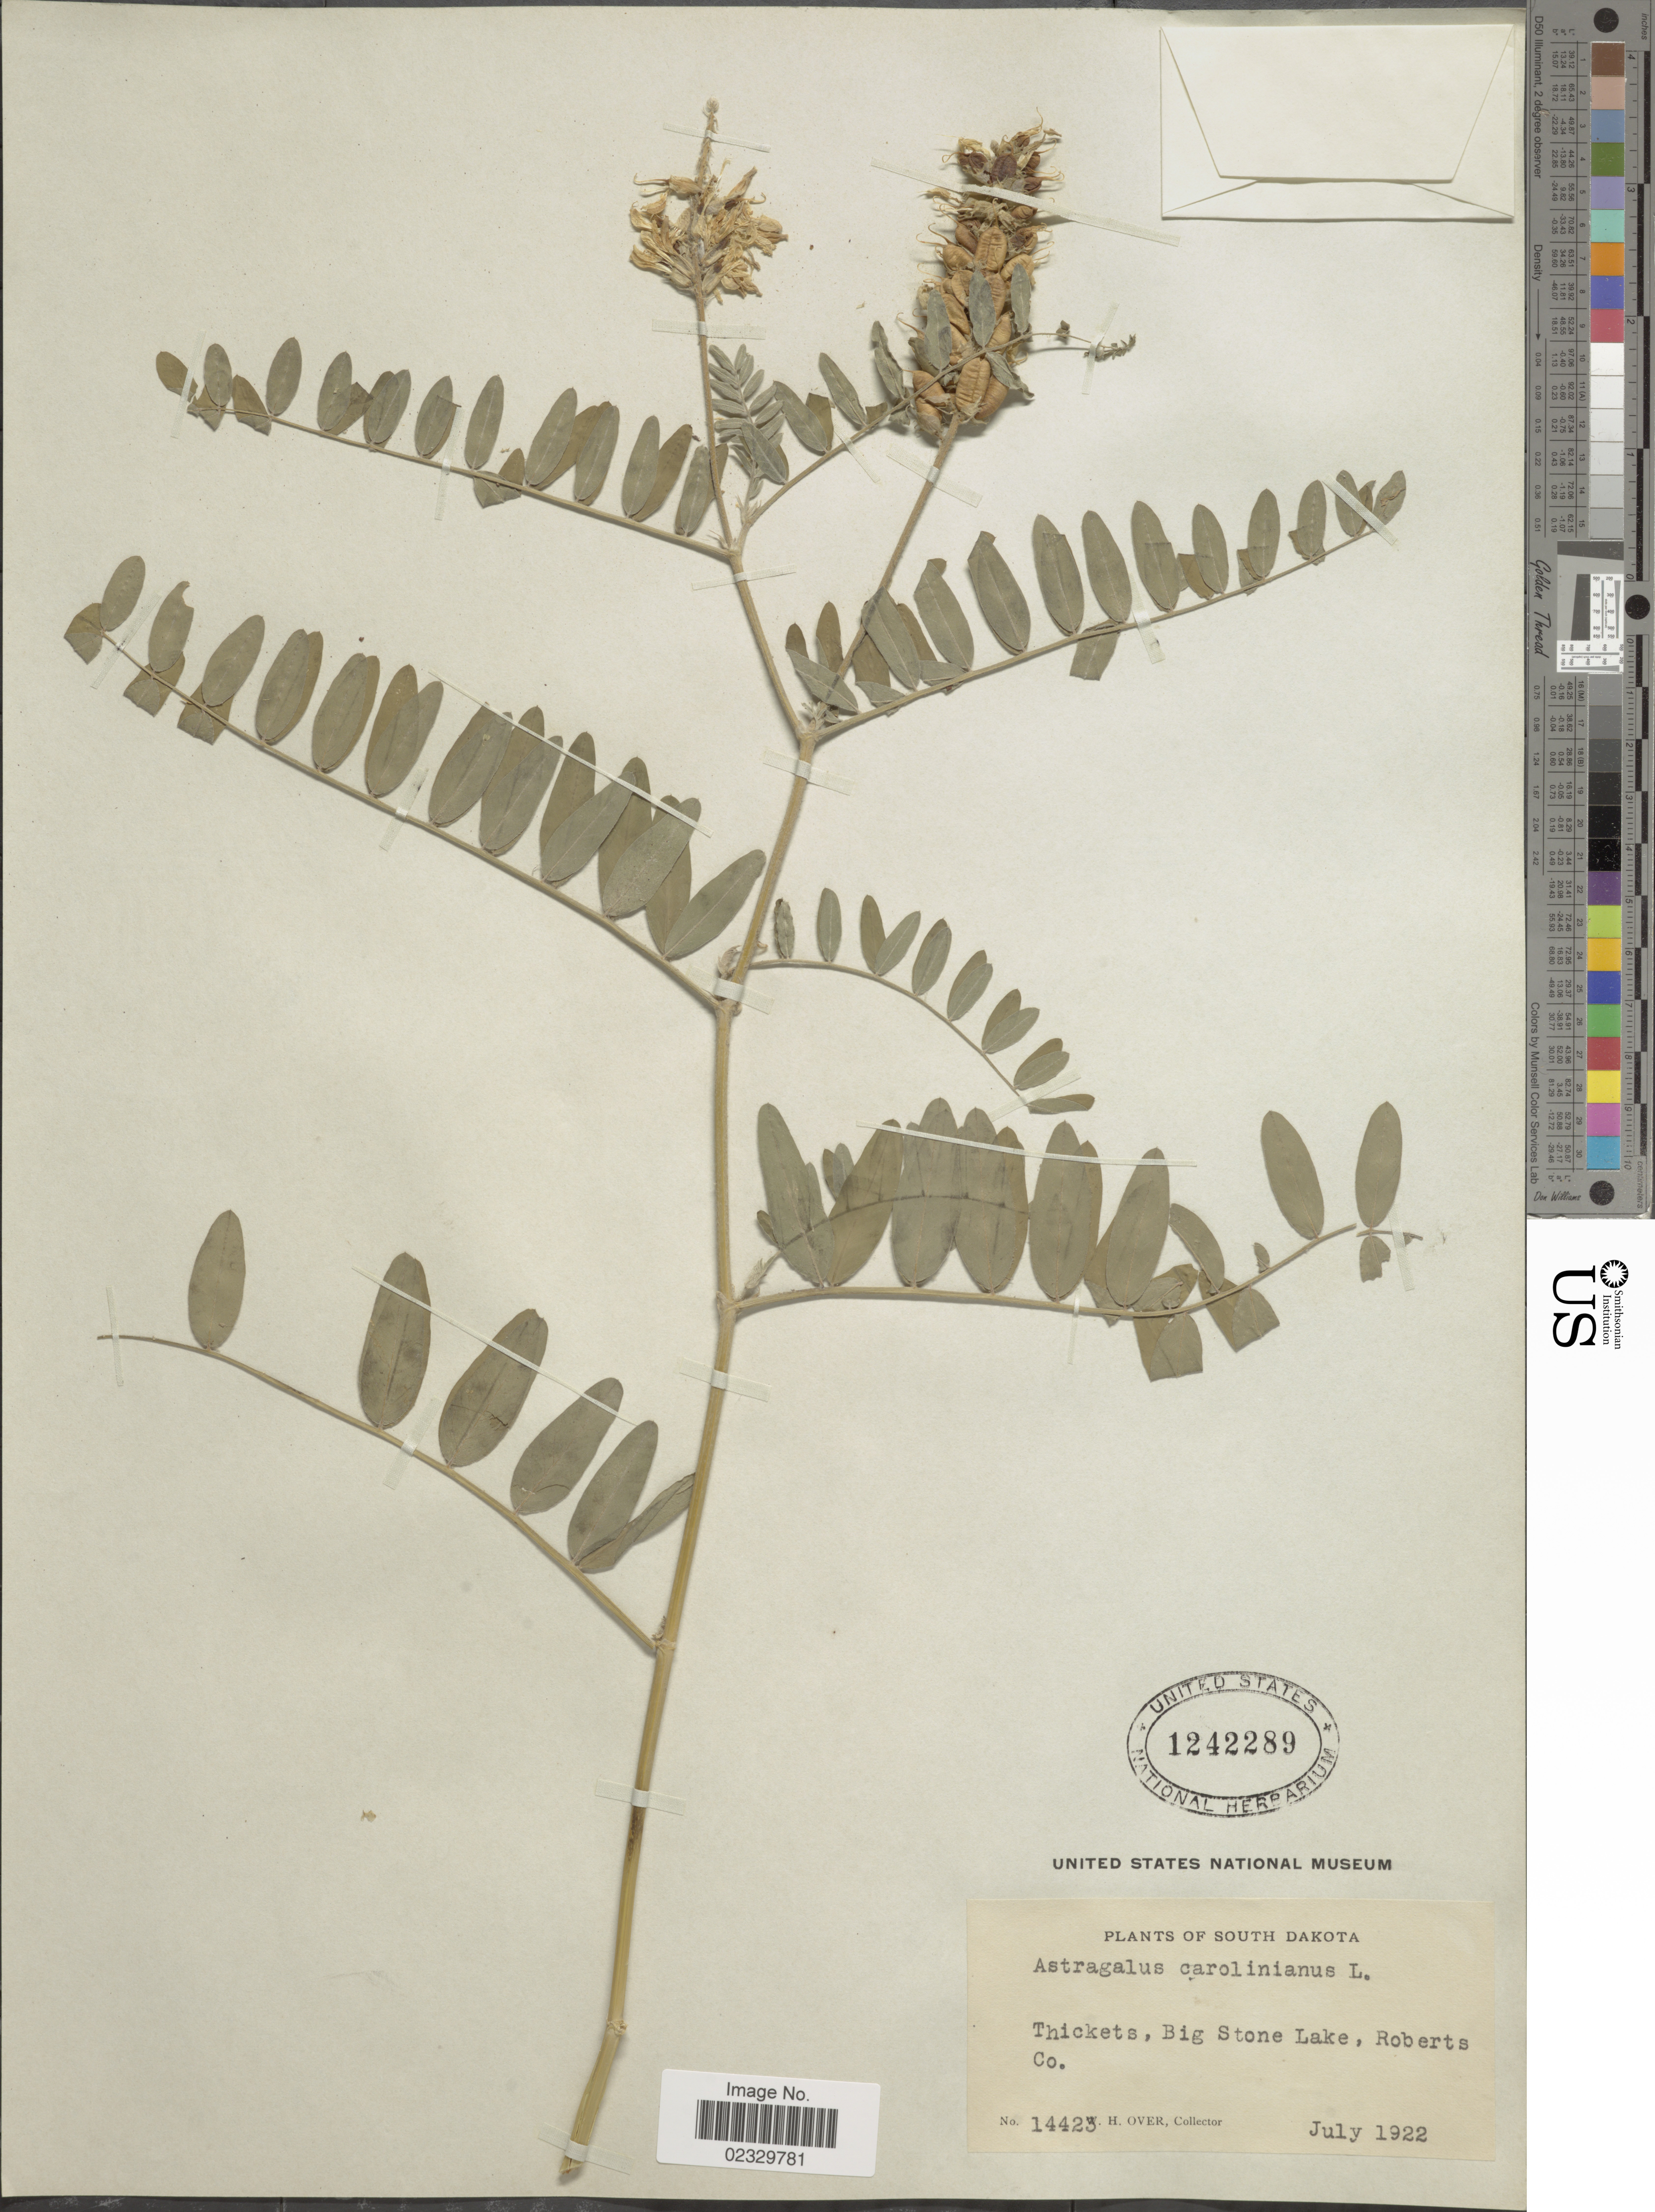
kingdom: Plantae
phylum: Tracheophyta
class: Magnoliopsida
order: Fabales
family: Fabaceae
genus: Astragalus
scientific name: Astragalus canadensis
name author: L.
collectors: W. Over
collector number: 14423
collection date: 1922-07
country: United States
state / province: South Dakota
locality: Bog Stone Lake, Roberts Co.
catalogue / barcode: US 1242289